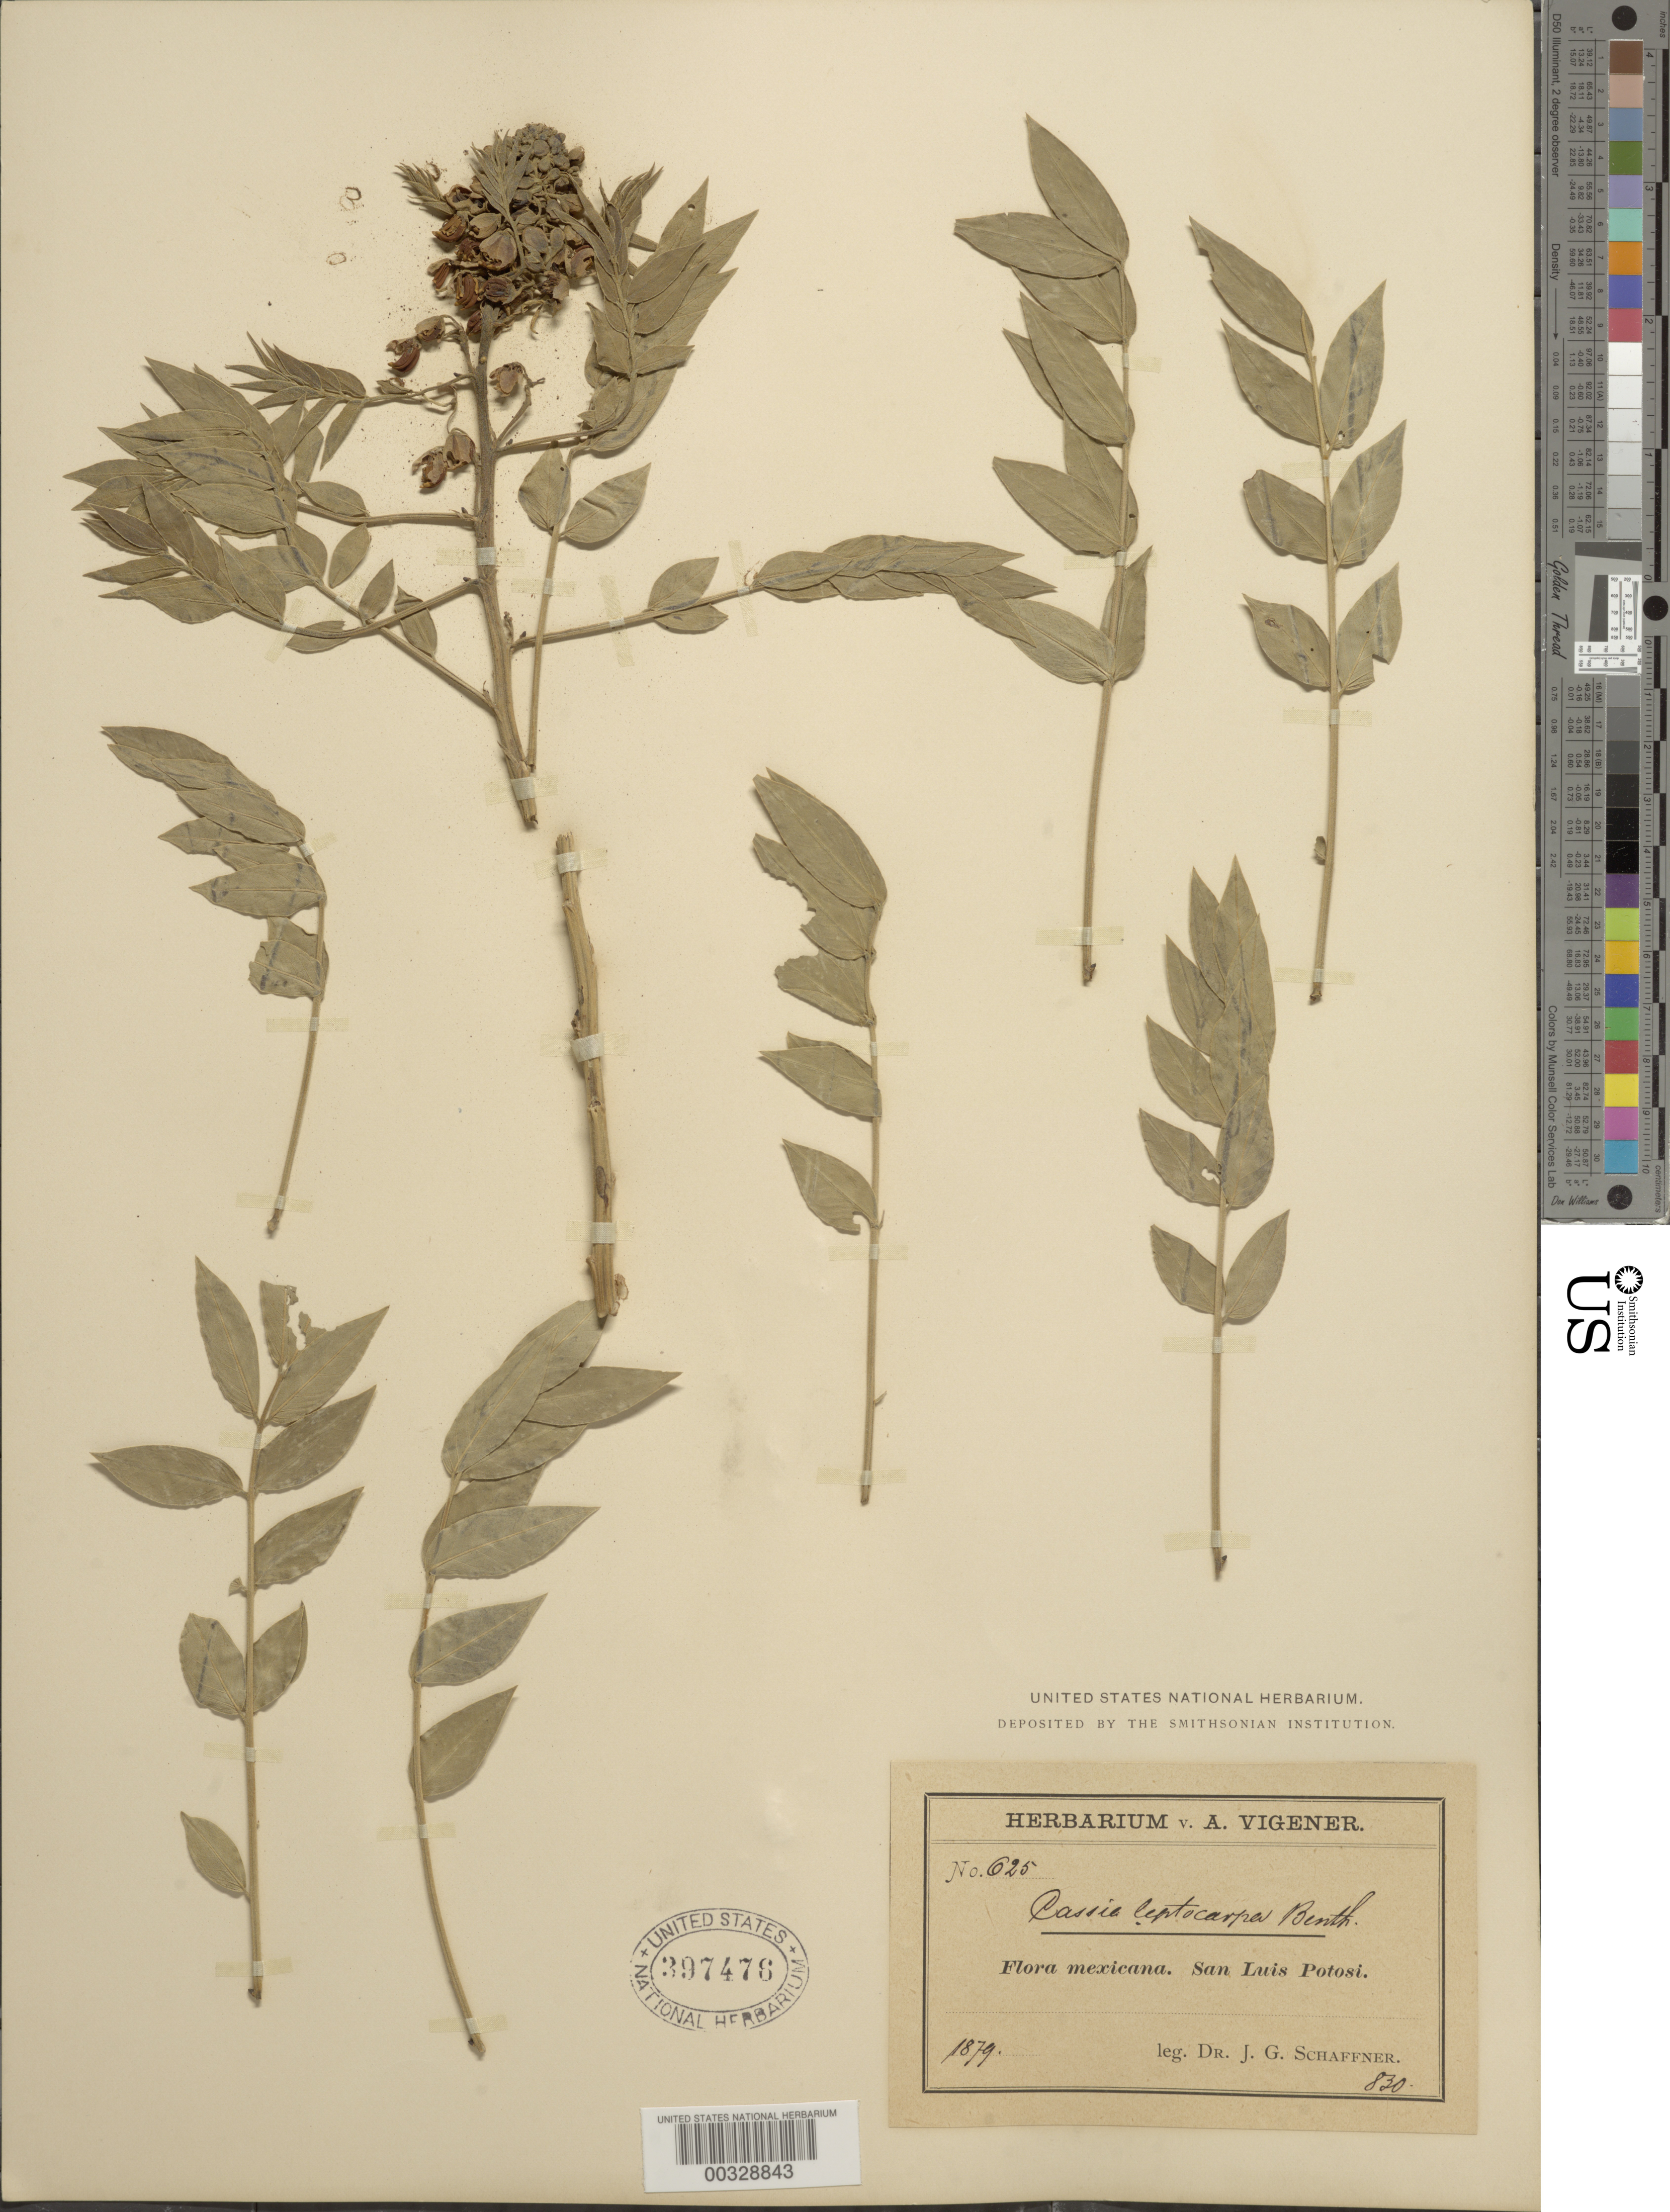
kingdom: Plantae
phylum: Tracheophyta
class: Magnoliopsida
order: Fabales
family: Fabaceae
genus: Senna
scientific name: Senna hirsuta var. leptocarpa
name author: (Benth.) H.S. Irwin & Barneby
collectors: J. G. Schaffner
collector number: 625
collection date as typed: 1879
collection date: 1879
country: Mexico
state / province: San Luis Potosí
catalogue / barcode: US 397476